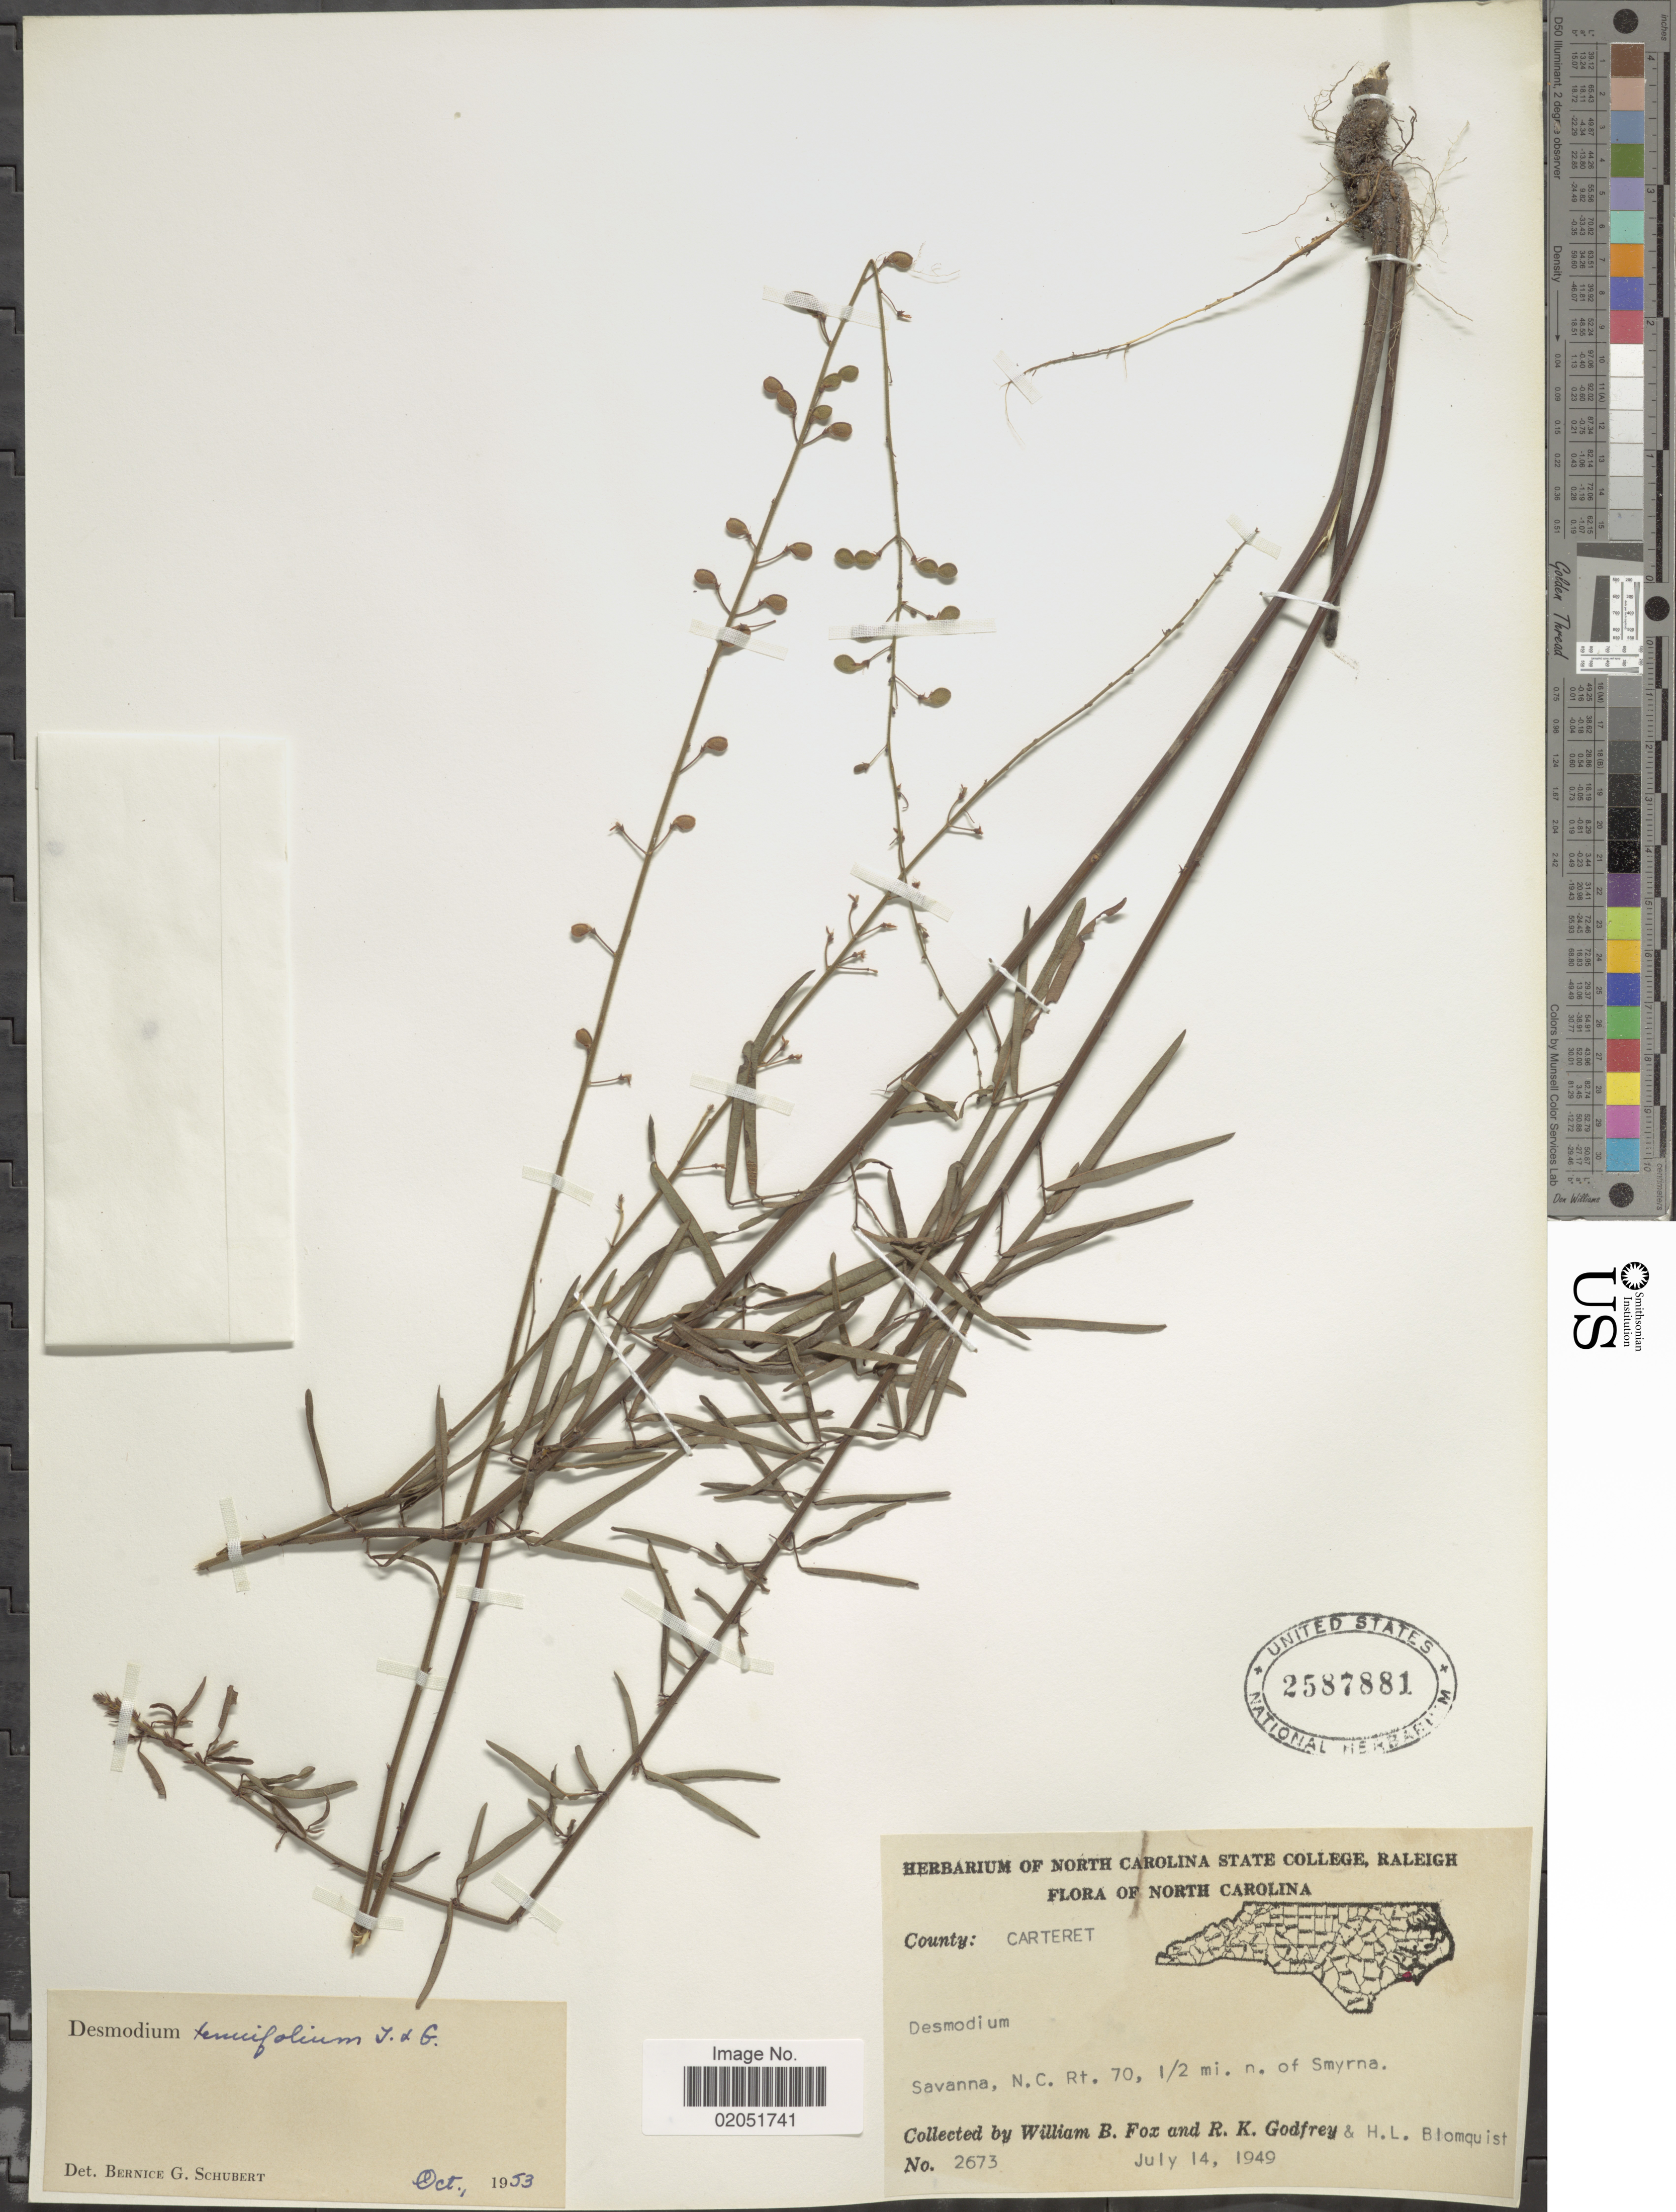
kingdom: Plantae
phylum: Tracheophyta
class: Magnoliopsida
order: Fabales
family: Fabaceae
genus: Desmodium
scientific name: Desmodium tenuifolium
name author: Torr. & A. Gray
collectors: W. B. Fox, R. K. Godfrey & H. Blomquist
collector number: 2673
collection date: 1949-07-14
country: United States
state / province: North Carolina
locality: County: Carteret, Savanna, N.C. Rt. 70 ½ mi. n of Smyrna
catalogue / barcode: US 2587881